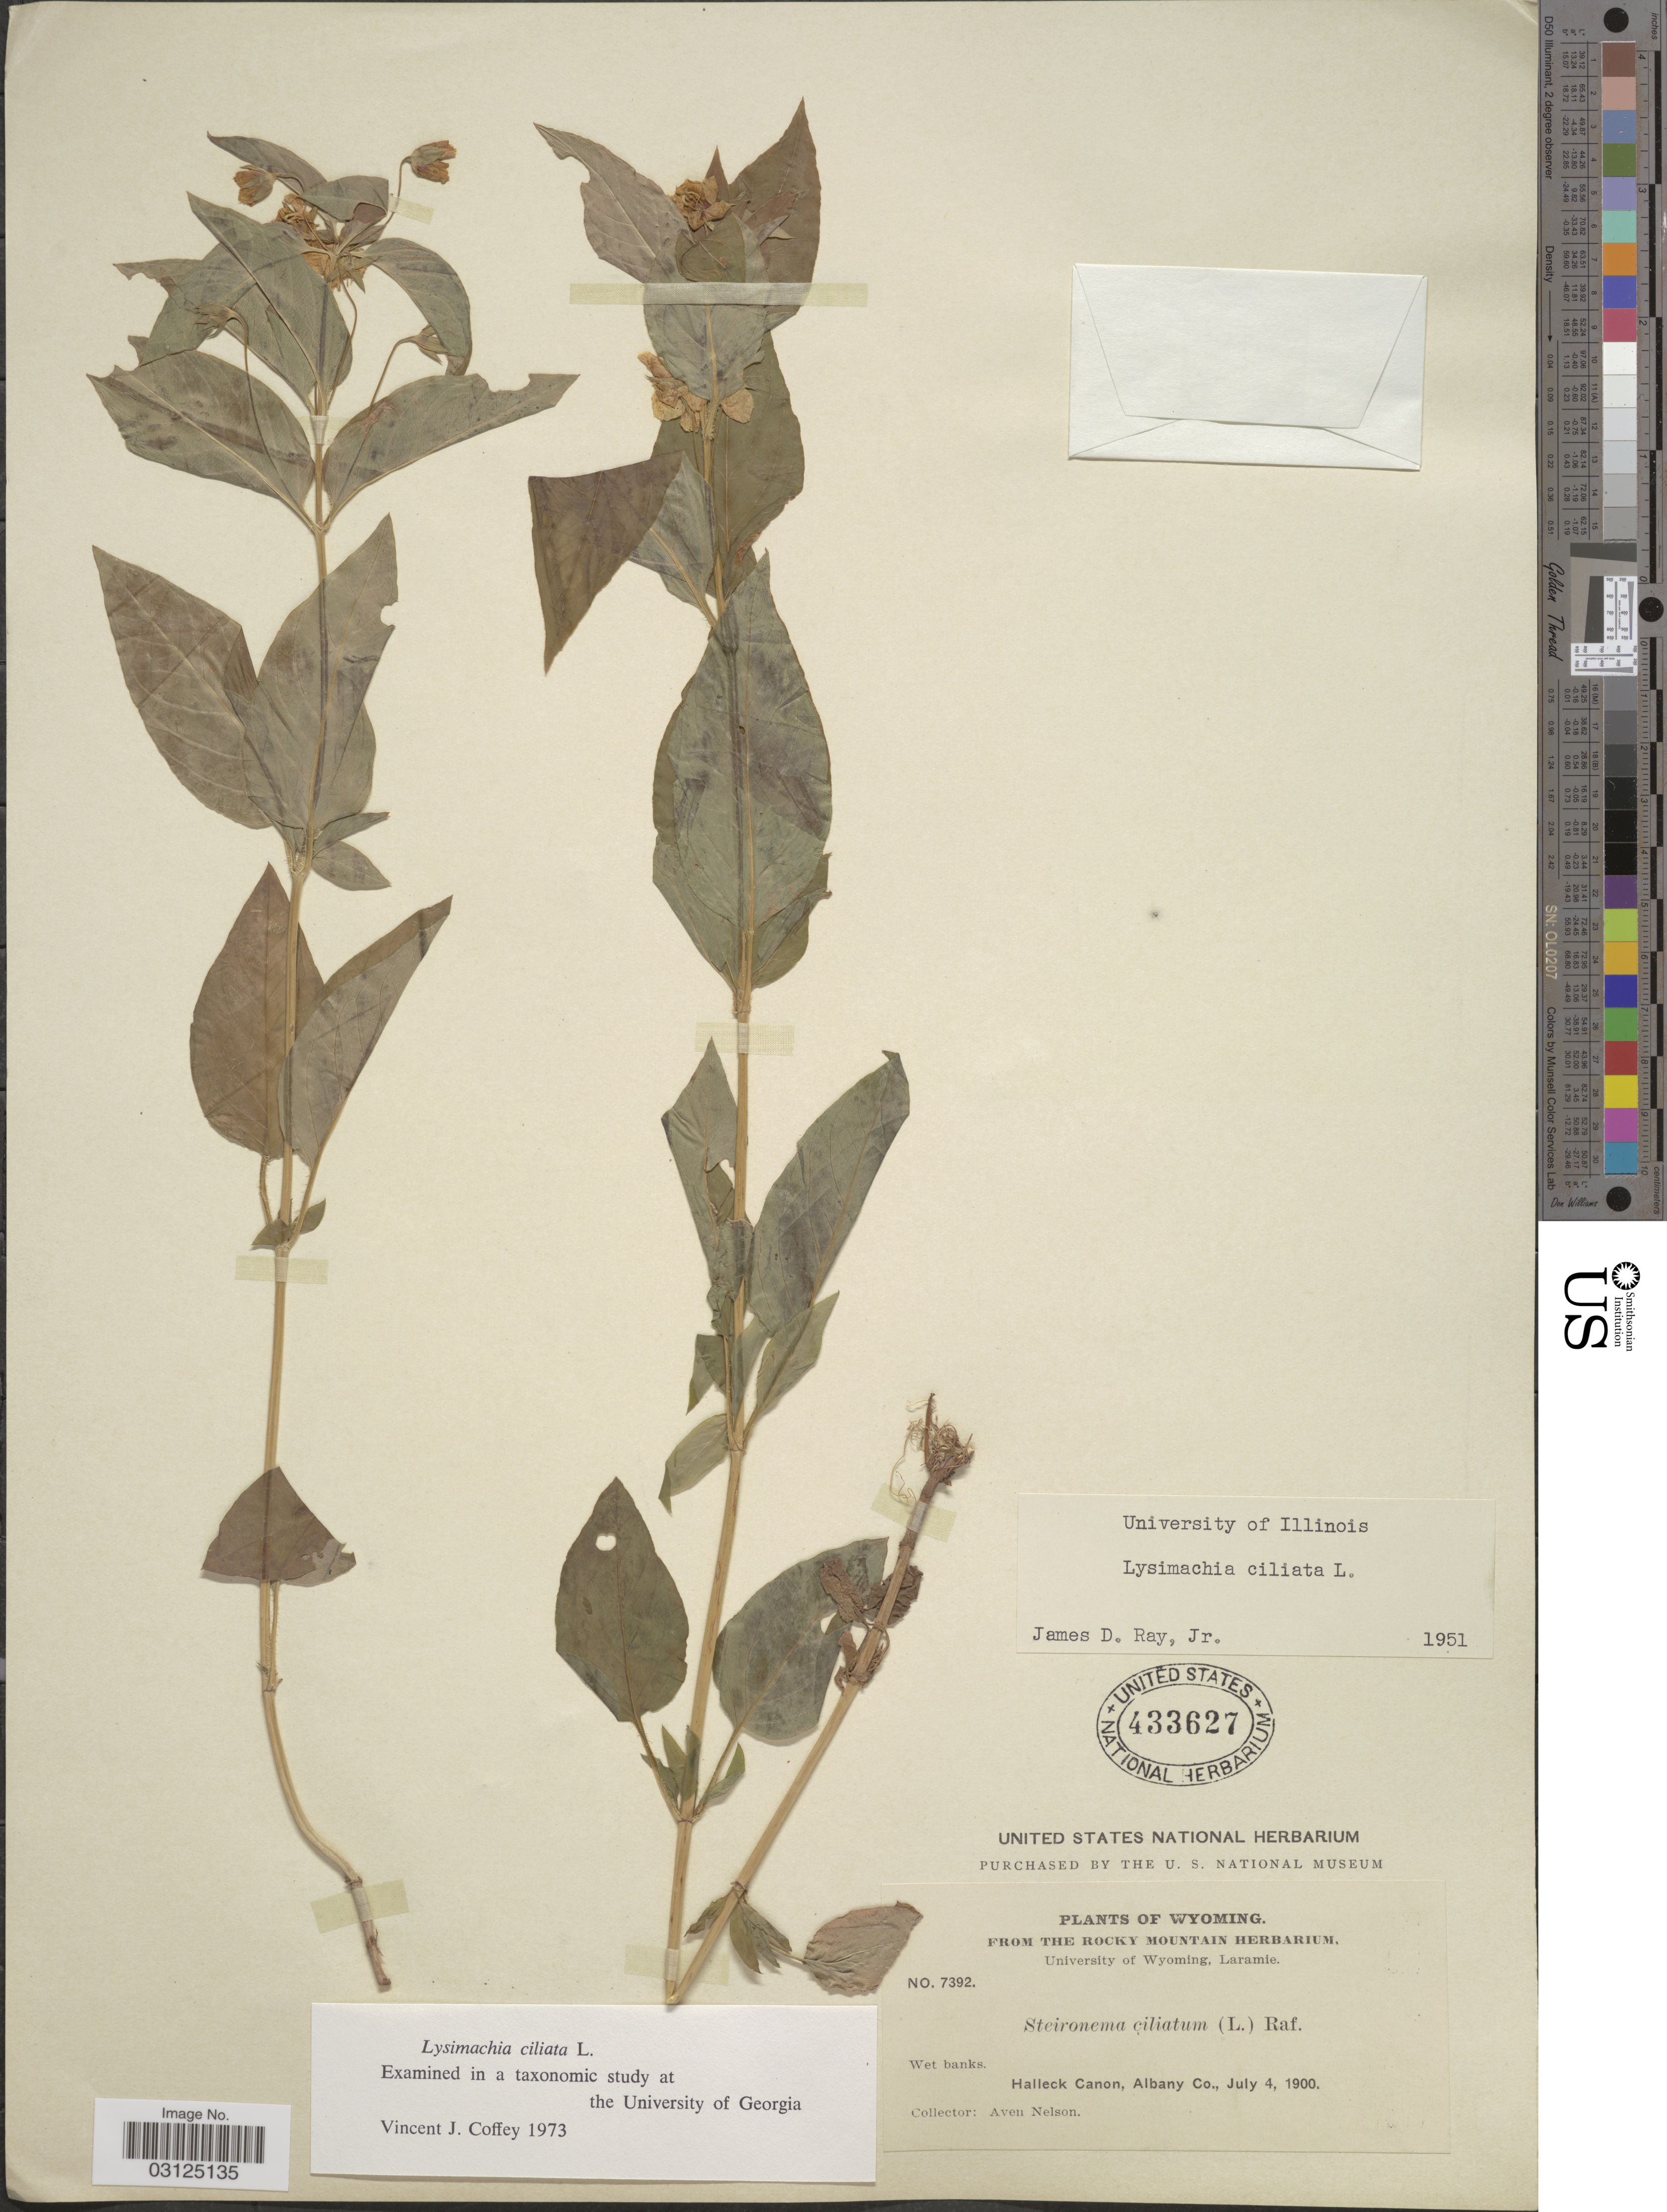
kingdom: Plantae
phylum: Tracheophyta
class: Magnoliopsida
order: Ericales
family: Primulaceae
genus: Lysimachia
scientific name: Lysimachia ciliata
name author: L.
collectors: A. Nelson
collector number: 7392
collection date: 1900-07-04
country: United States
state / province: Wyoming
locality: Halleck Canon, Albany Co.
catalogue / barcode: US 433627